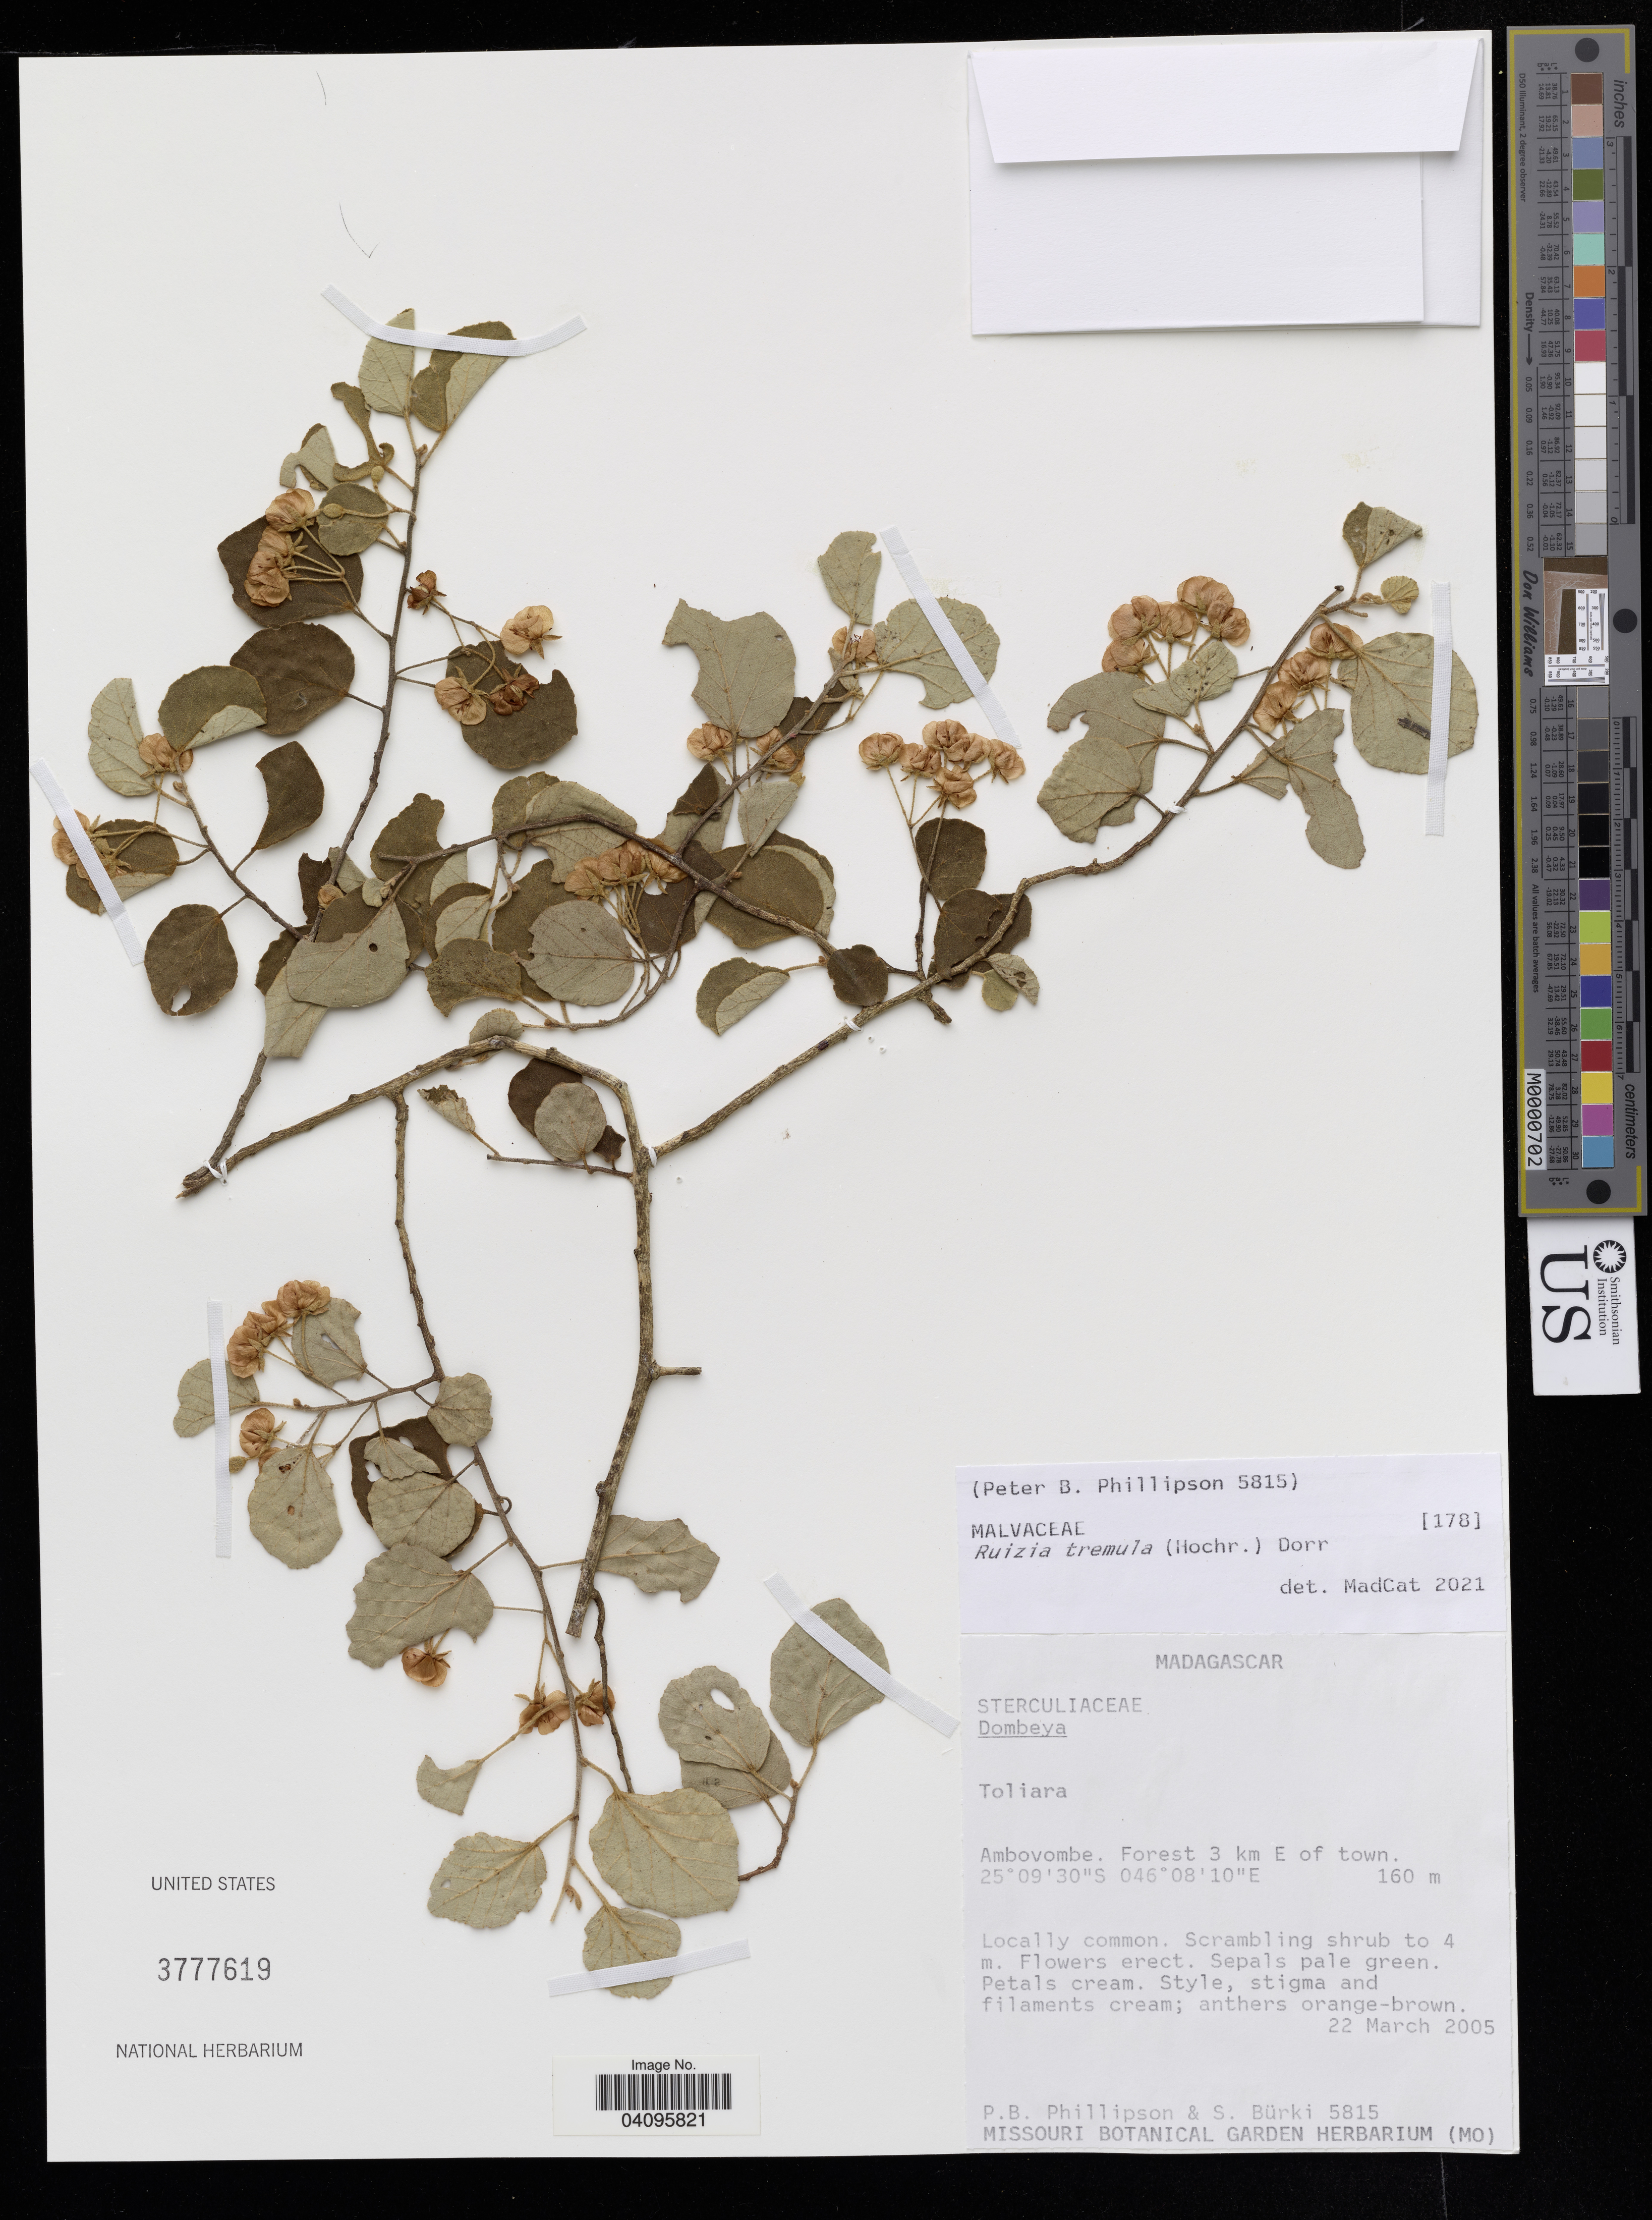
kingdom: Plantae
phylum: Tracheophyta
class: Magnoliopsida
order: Malvales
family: Malvaceae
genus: Ruizia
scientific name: Ruizia tremula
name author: (Hochr.) Dorr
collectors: P. B. Phillipson & S. Bürki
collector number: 5815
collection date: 2005-03-22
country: Madagascar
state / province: Toliara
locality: Ambovombe. Forest 3 km E of town.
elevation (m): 160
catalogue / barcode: US 3777619